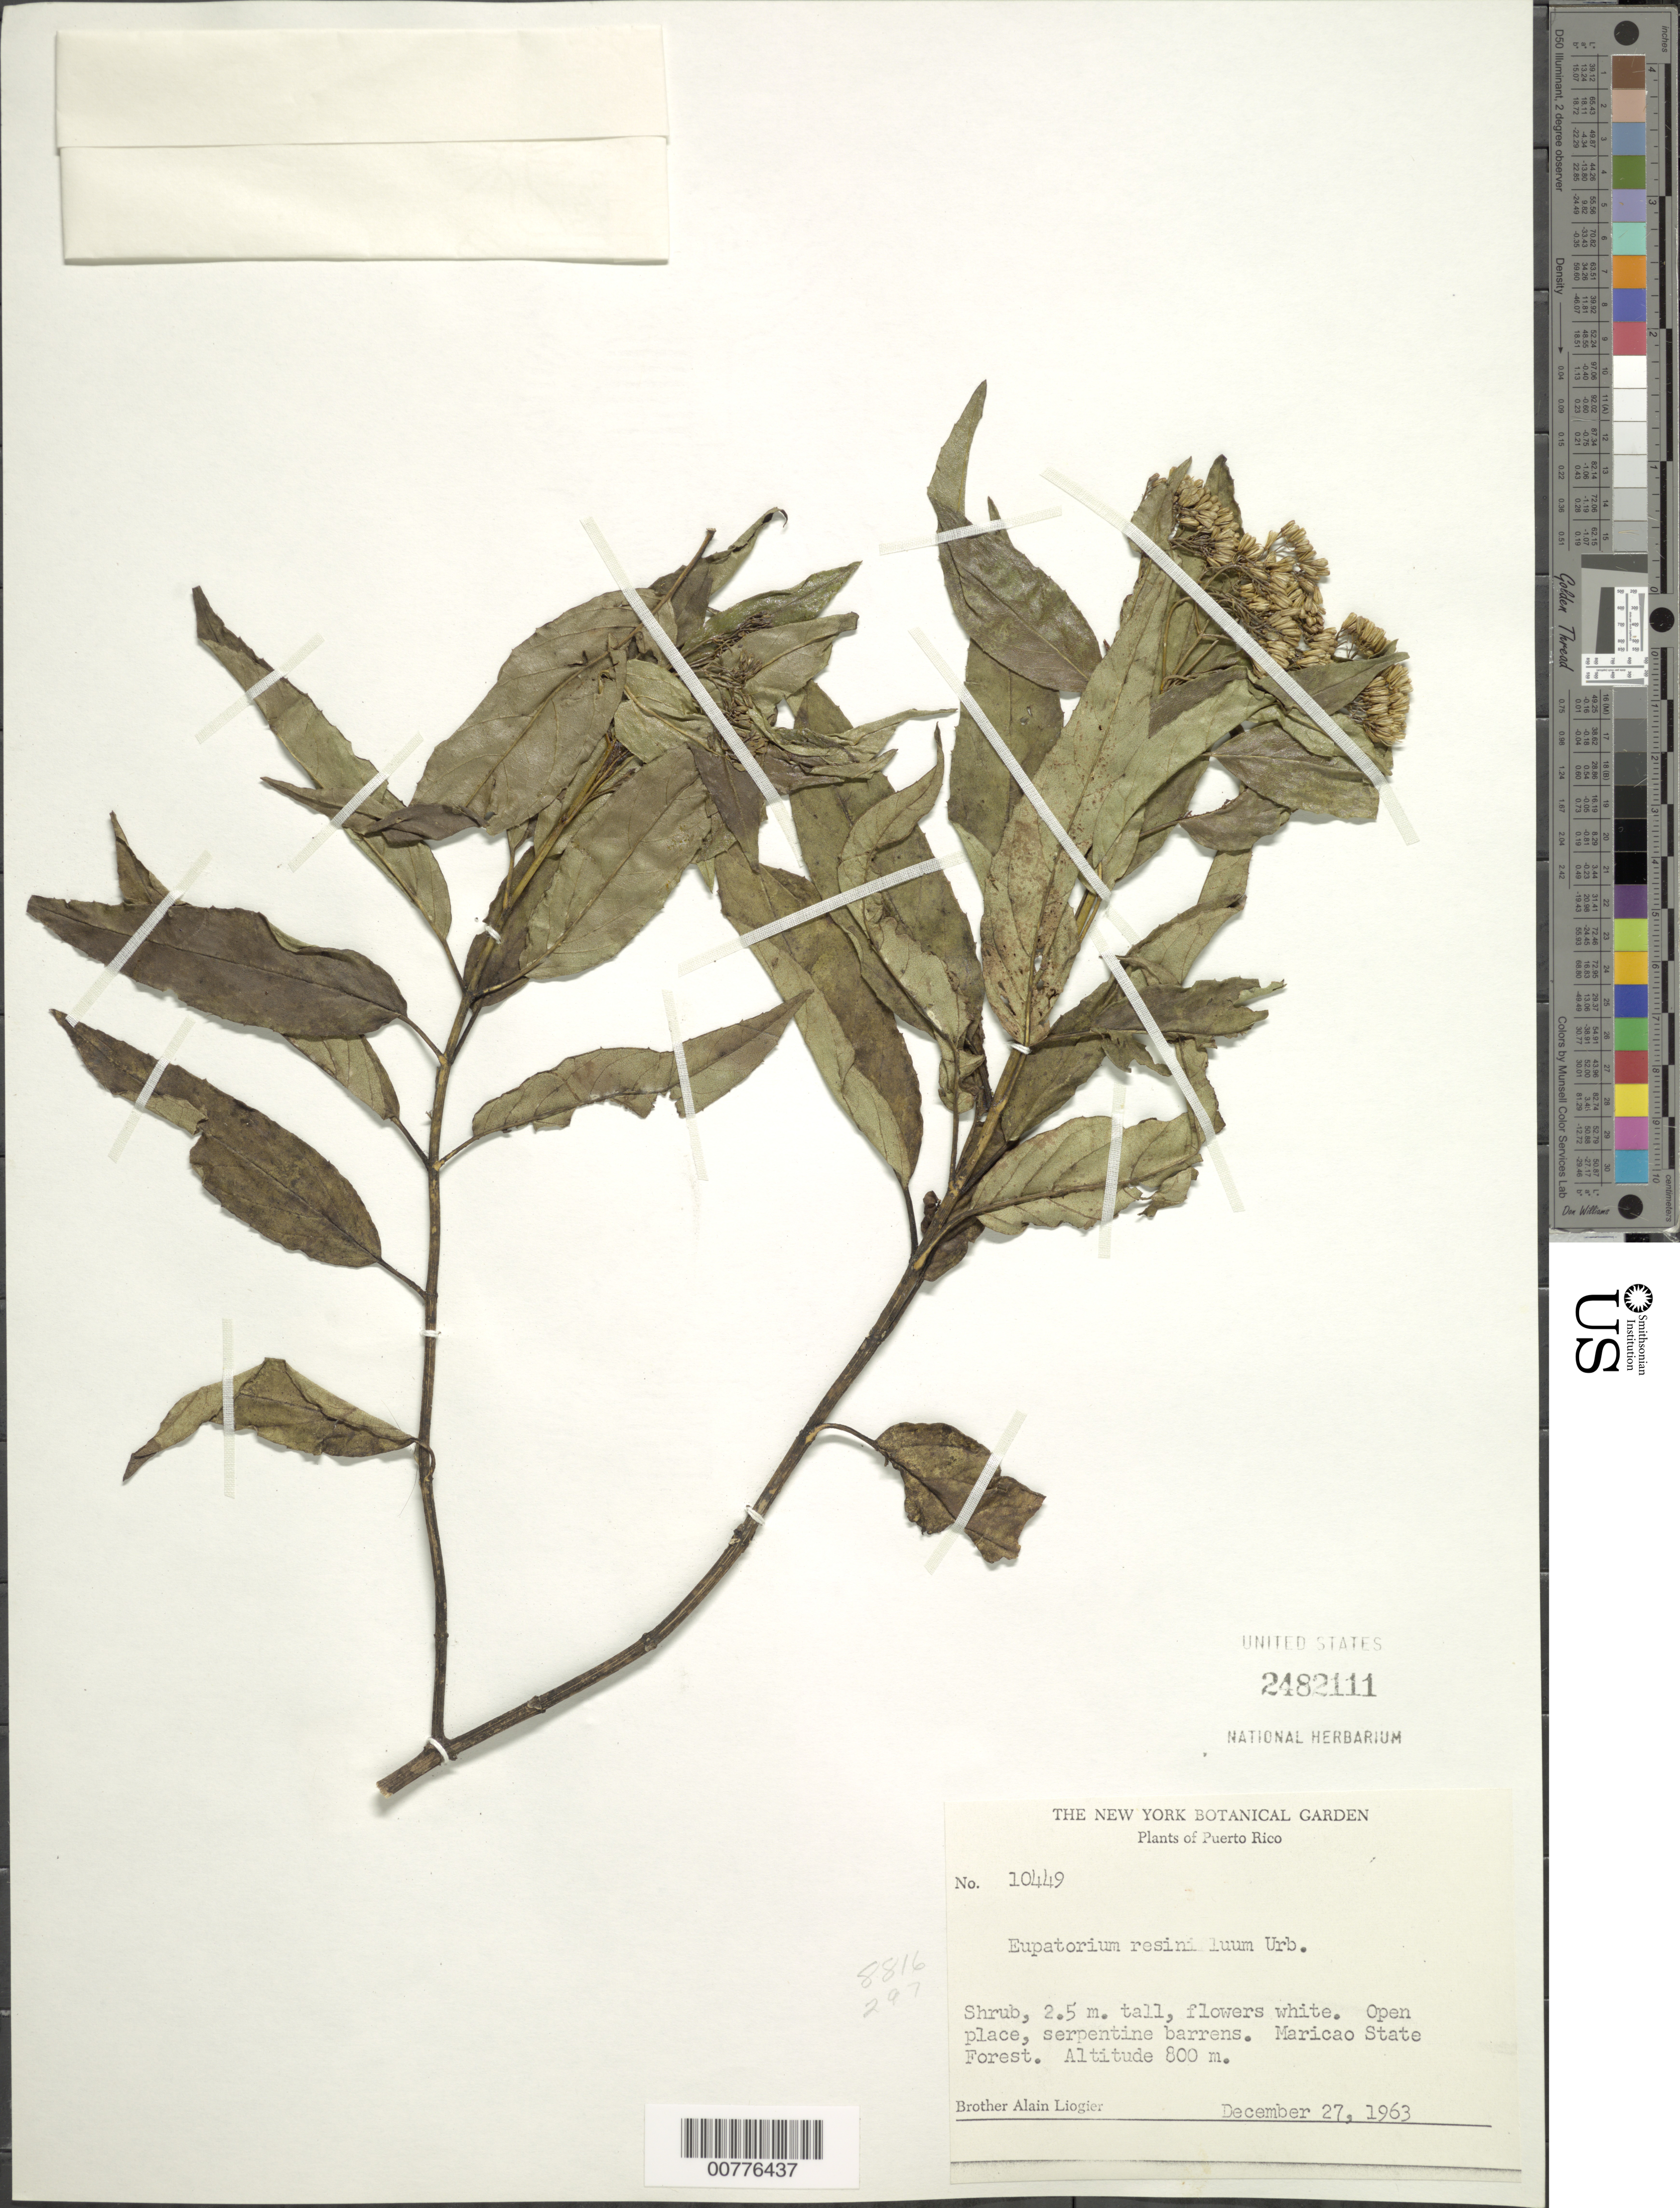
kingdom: Plantae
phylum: Tracheophyta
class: Magnoliopsida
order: Asterales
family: Asteraceae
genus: Ageratina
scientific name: Ageratina resiniflua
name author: (Urb.) R.M. King & H. Rob.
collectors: A. H. Liogier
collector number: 10449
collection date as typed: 27 Dec 1963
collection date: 1963-12-27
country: Puerto Rico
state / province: Maricao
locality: Open place, serpentine barrens. Maricao State Forest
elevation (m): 800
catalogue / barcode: US 2482111